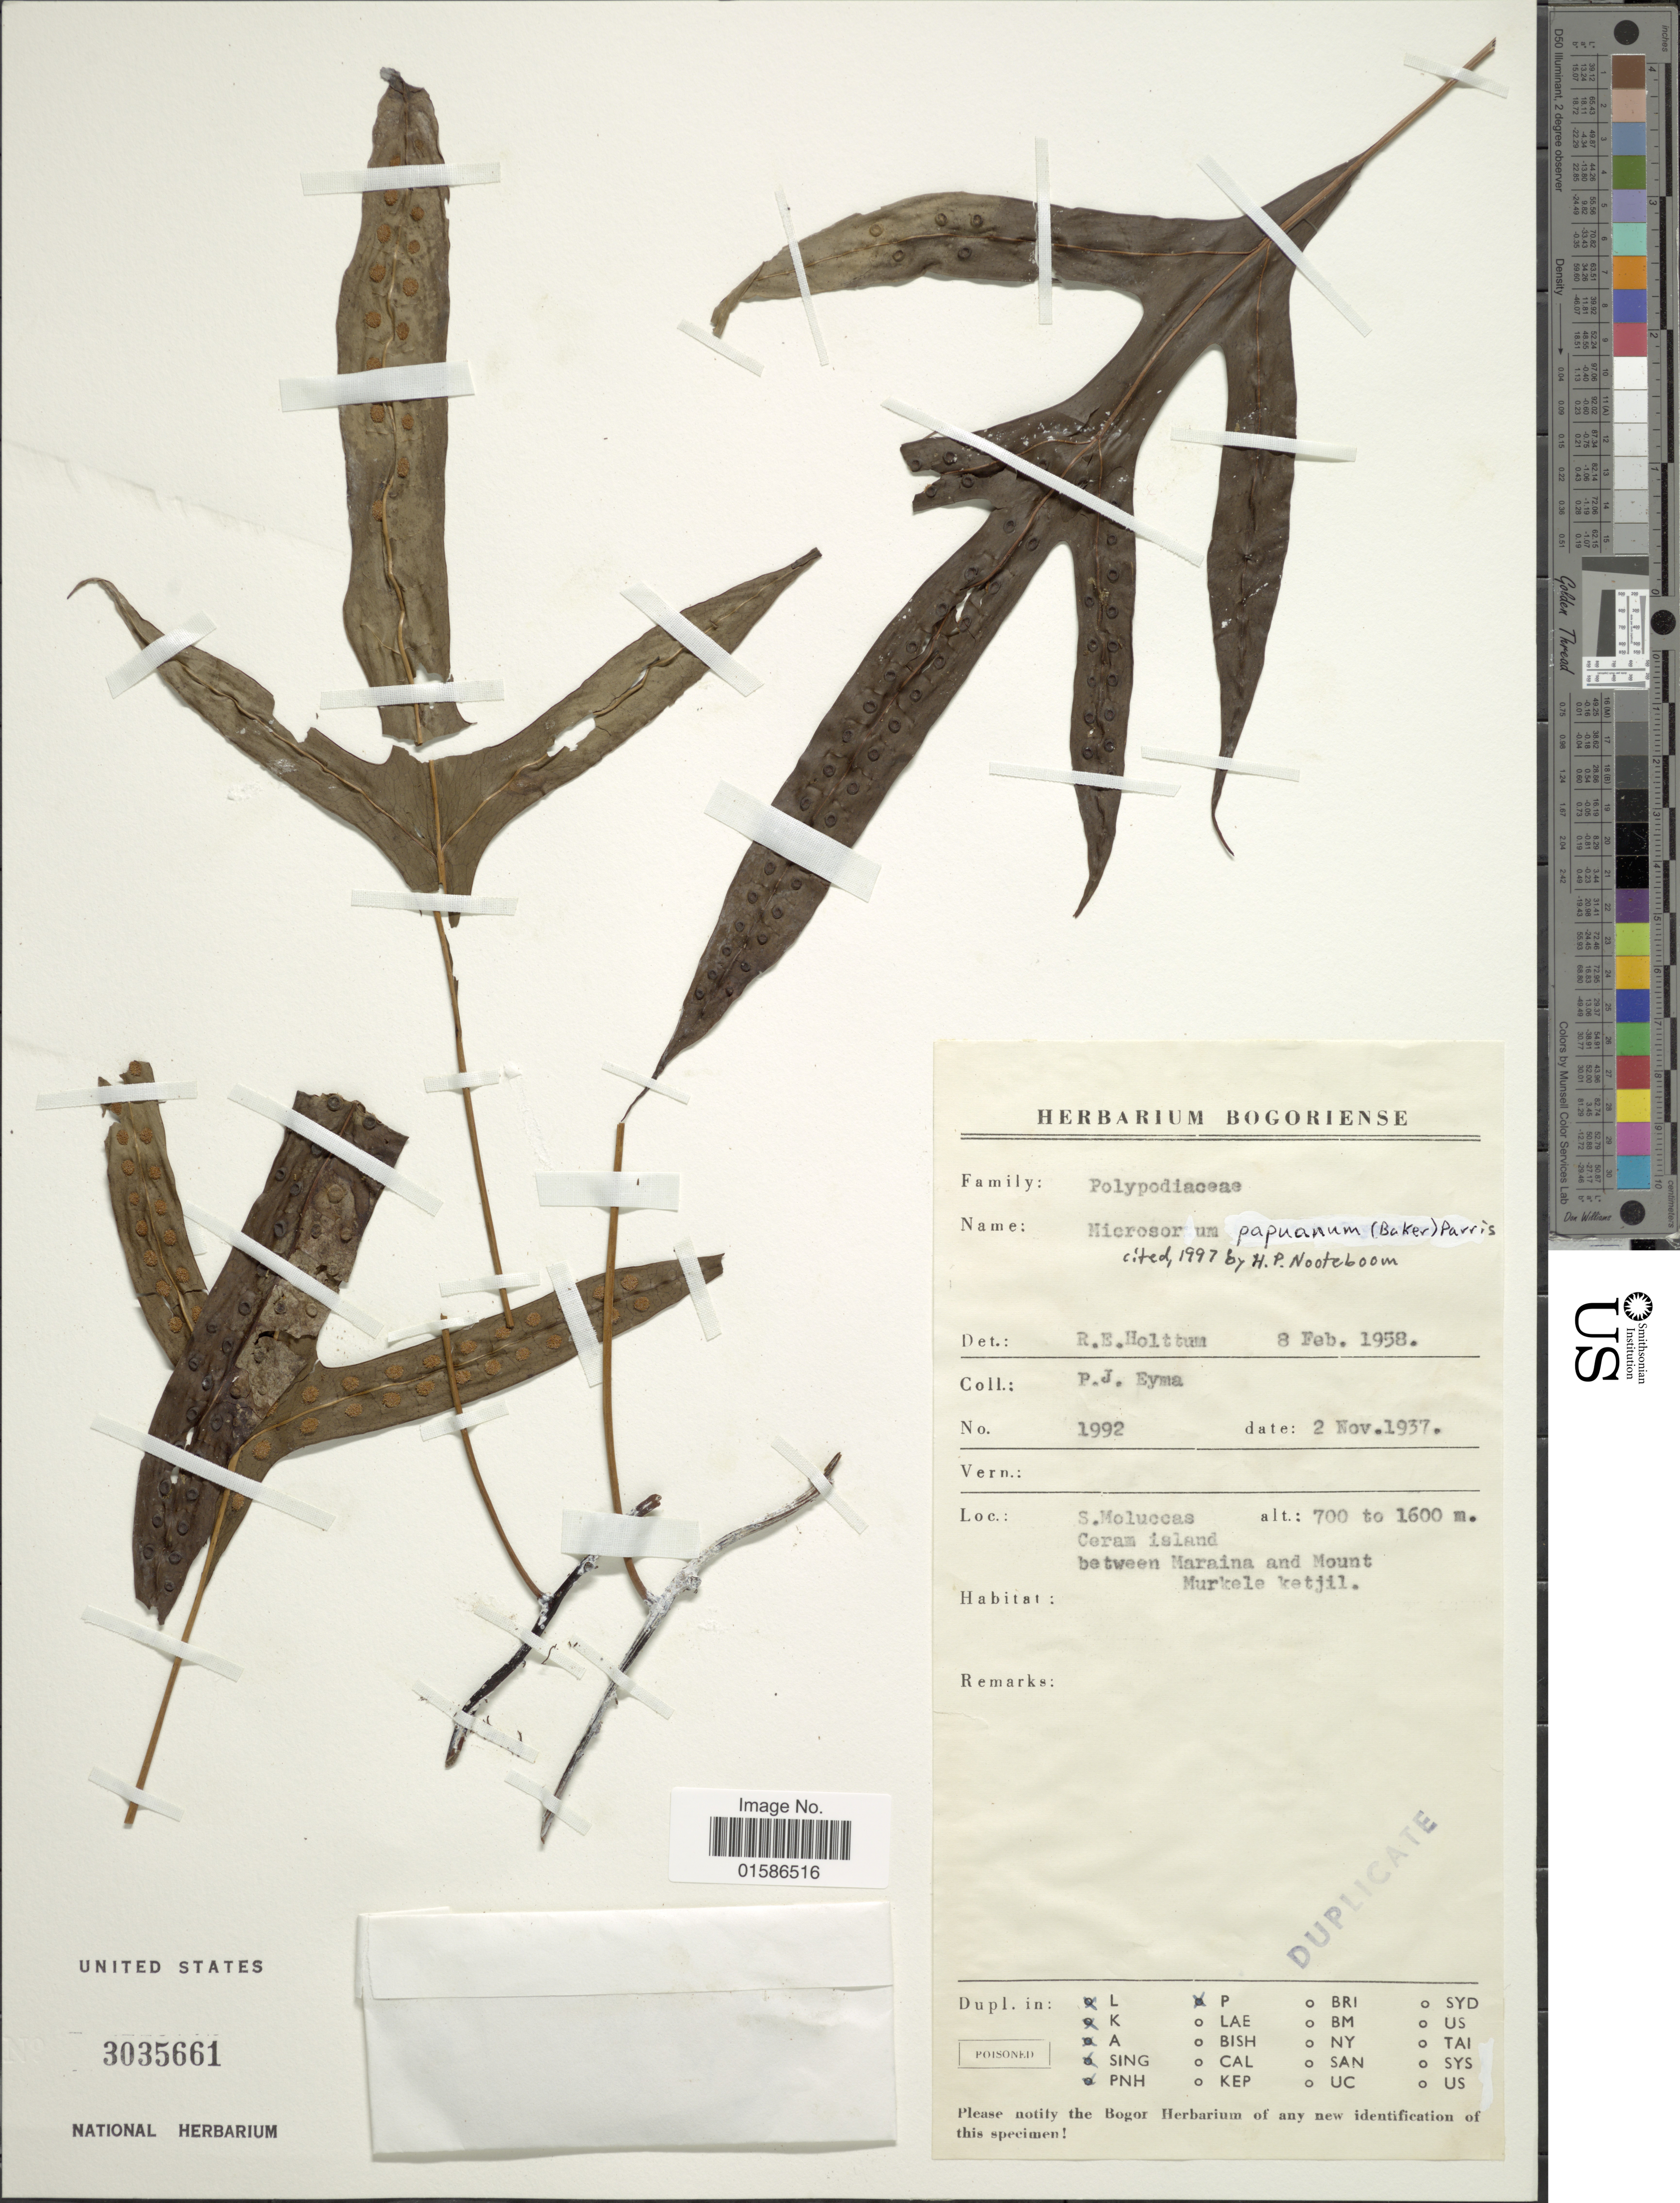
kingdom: Plantae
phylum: Tracheophyta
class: Polypodiopsida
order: Polypodiales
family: Polypodiaceae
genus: Microsorum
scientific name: Microsorum papuanum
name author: (Baker) Parris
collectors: P. J. Eyma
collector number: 1992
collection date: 1937-11-02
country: Indonesia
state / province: Maluku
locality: S. Moluccas, Ceram island between Naraina and Mount Murkele ketjil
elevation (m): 700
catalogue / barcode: US 3035661